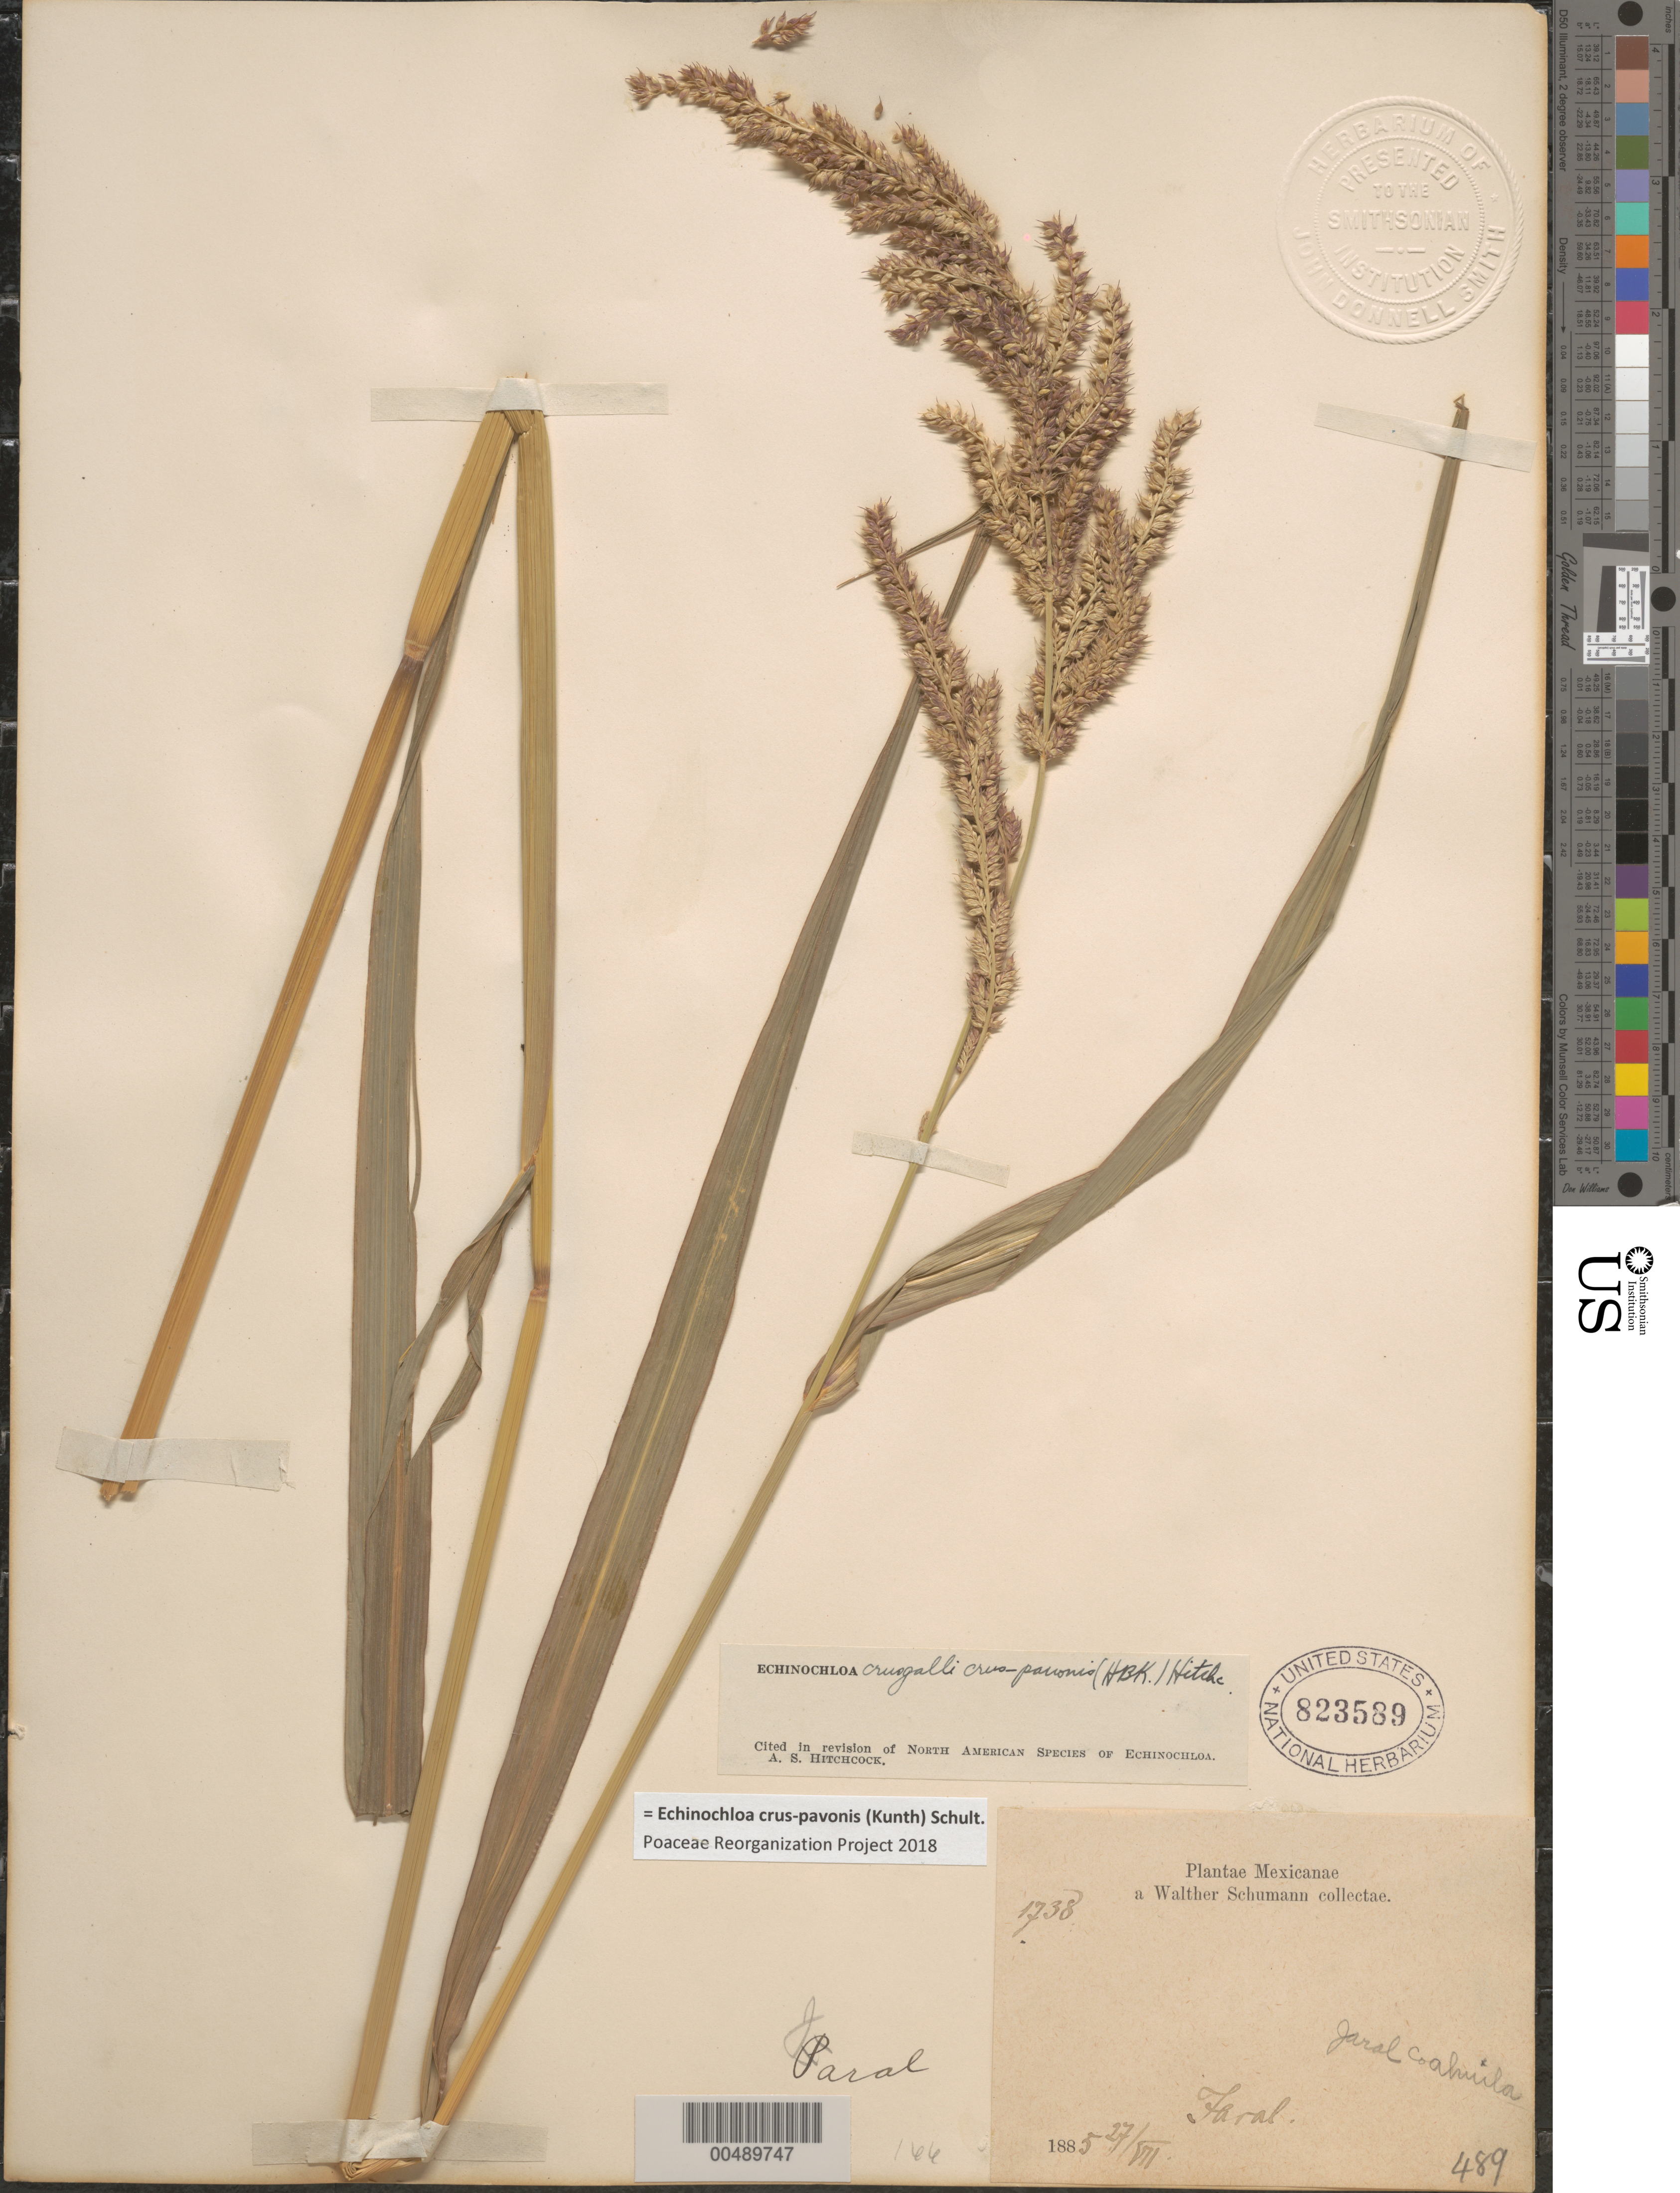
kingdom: Plantae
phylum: Tracheophyta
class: Liliopsida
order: Poales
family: Poaceae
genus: Echinochloa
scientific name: Echinochloa crus-pavonis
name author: (Kunth) Schult.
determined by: Poaceae Reorganization Project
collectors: W. Schumann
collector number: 1738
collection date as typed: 27 Jul 1885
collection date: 1885-07-27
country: Mexico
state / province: Coahuila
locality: Jaral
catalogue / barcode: US 823589